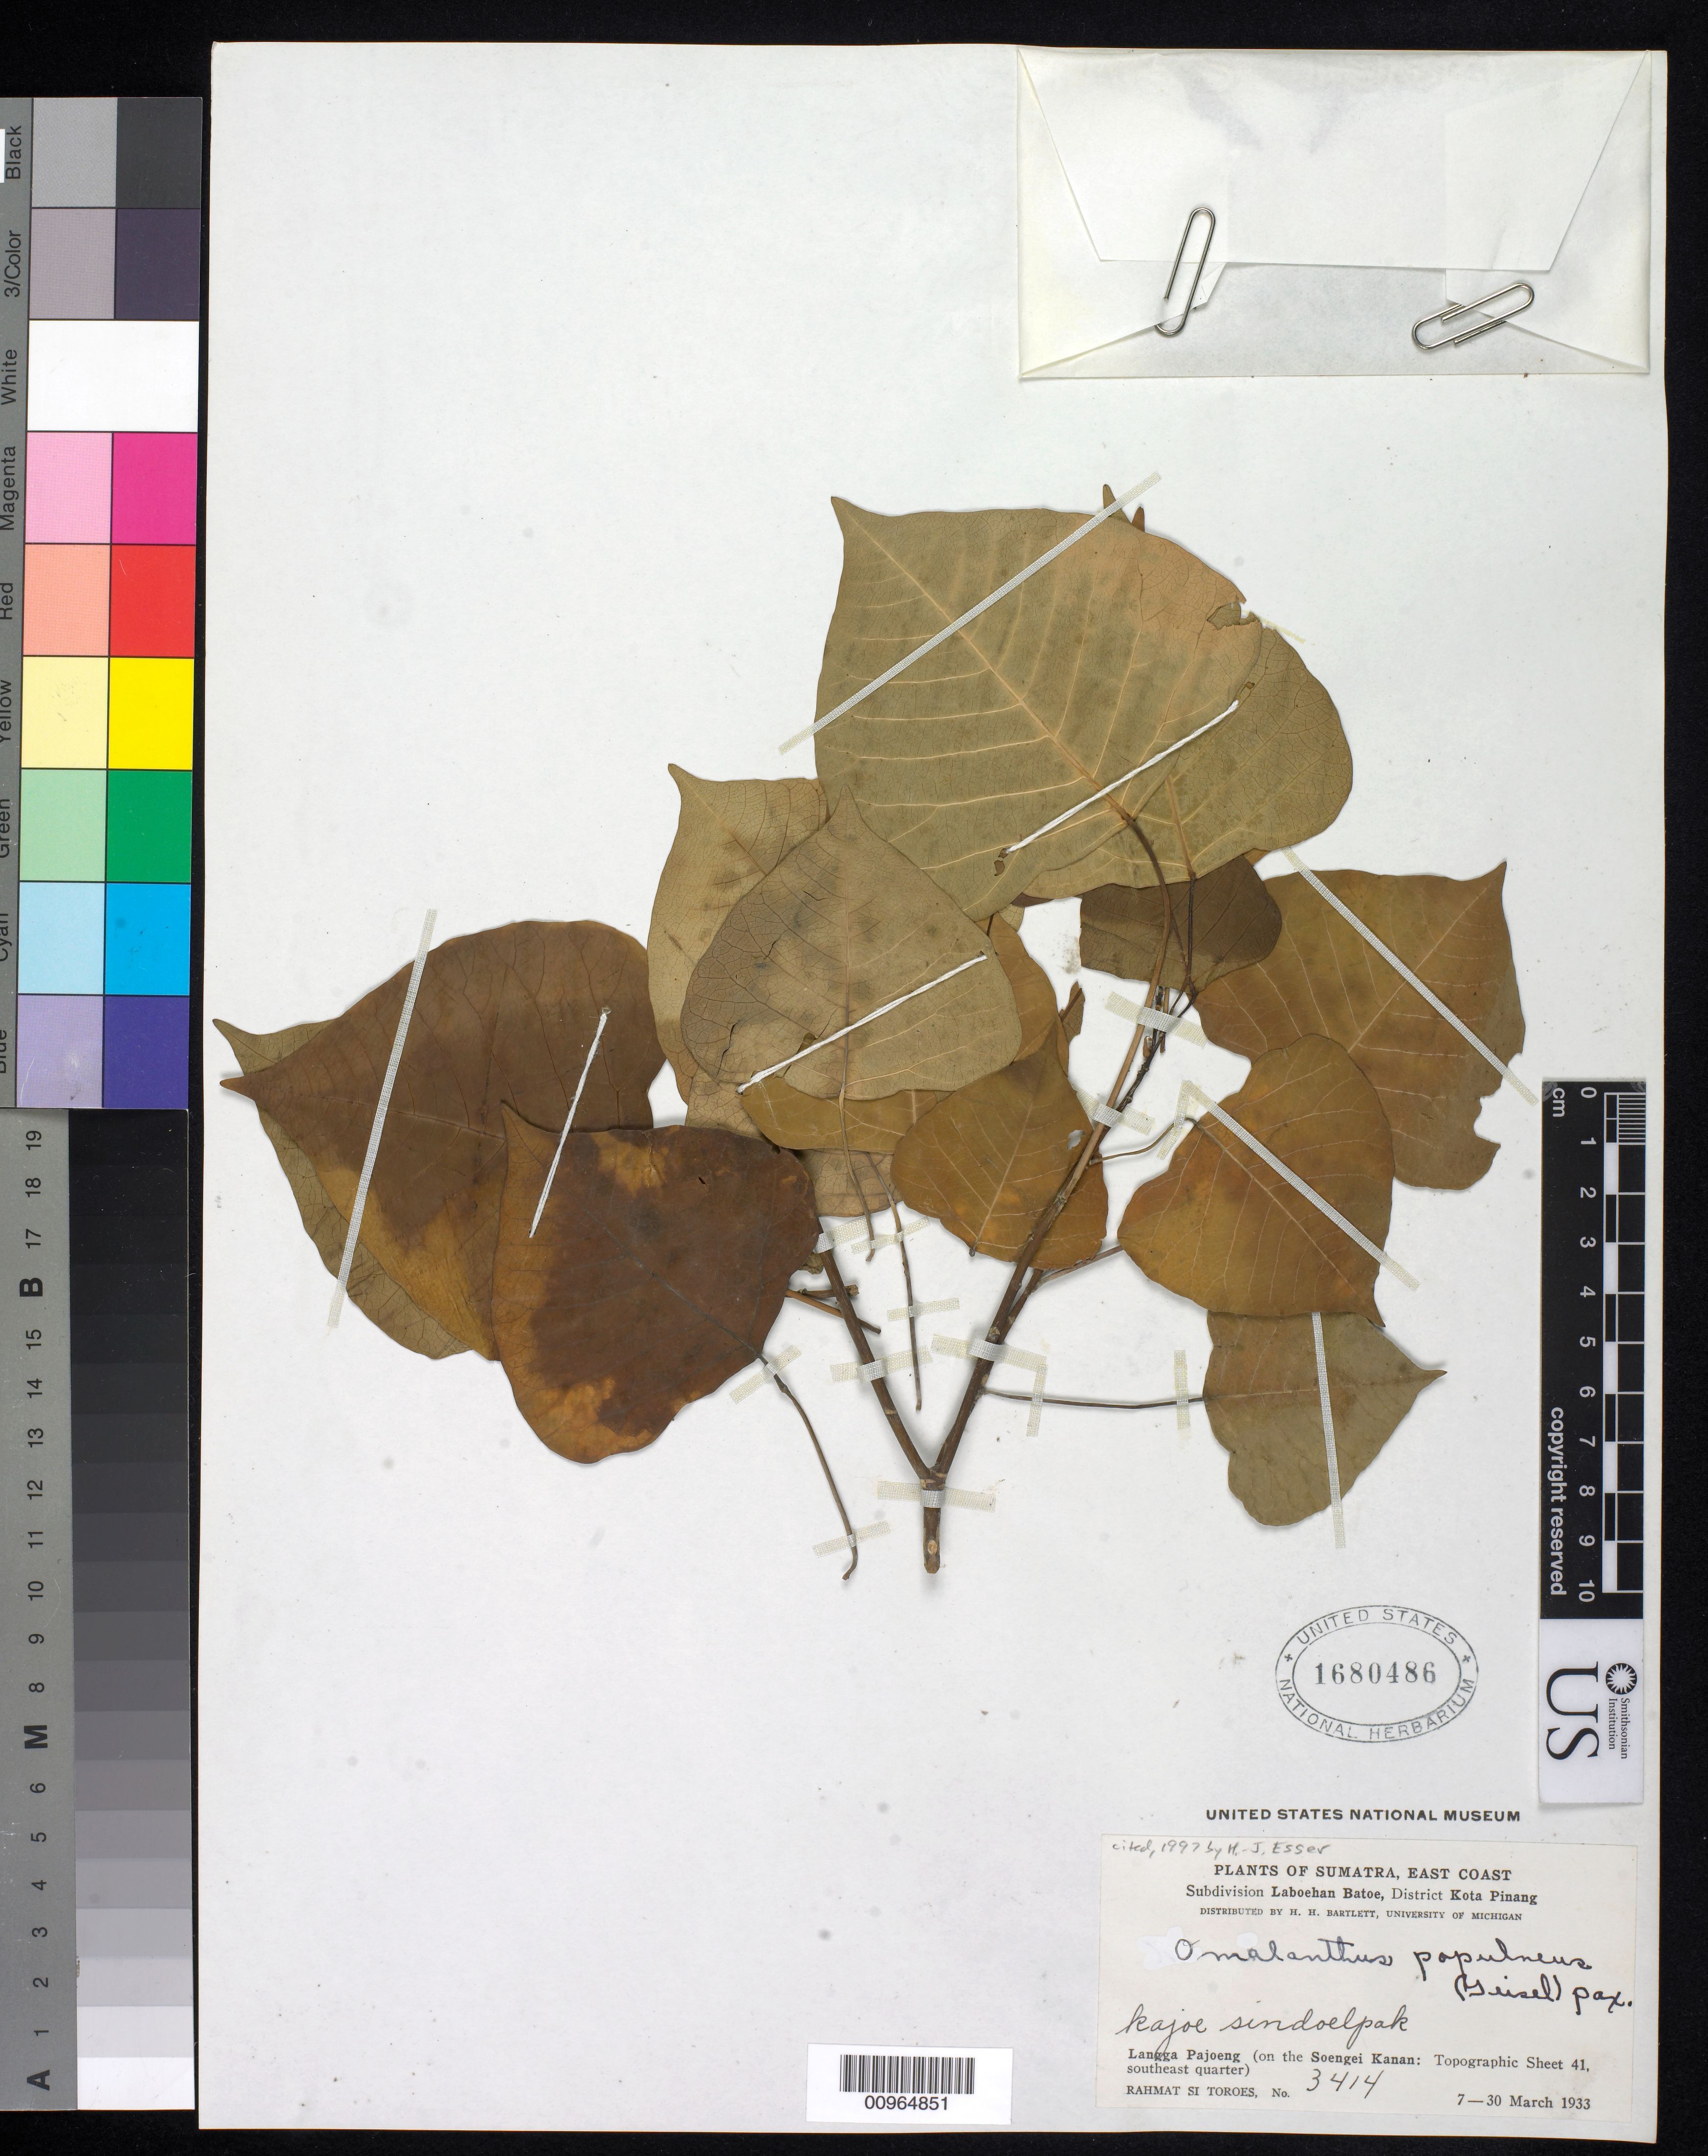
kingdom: Plantae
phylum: Tracheophyta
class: Magnoliopsida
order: Malpighiales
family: Euphorbiaceae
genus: Homalanthus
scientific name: Homalanthus populneus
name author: (Geiseler) Kuntze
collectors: Rahmat Si Boeea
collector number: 3414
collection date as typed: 07 Mar 1933 to 30 Mar 1933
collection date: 1933-03-07/1933-03-30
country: Indonesia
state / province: Sumatra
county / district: North Sumatra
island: Sumatra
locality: Langga Pajoeng (on the Soengei Kanan: Topographic Sheet 41, southeast quarter). Subdivision Laboehan Batoe, District Kota Pinang.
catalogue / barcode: US 1680486